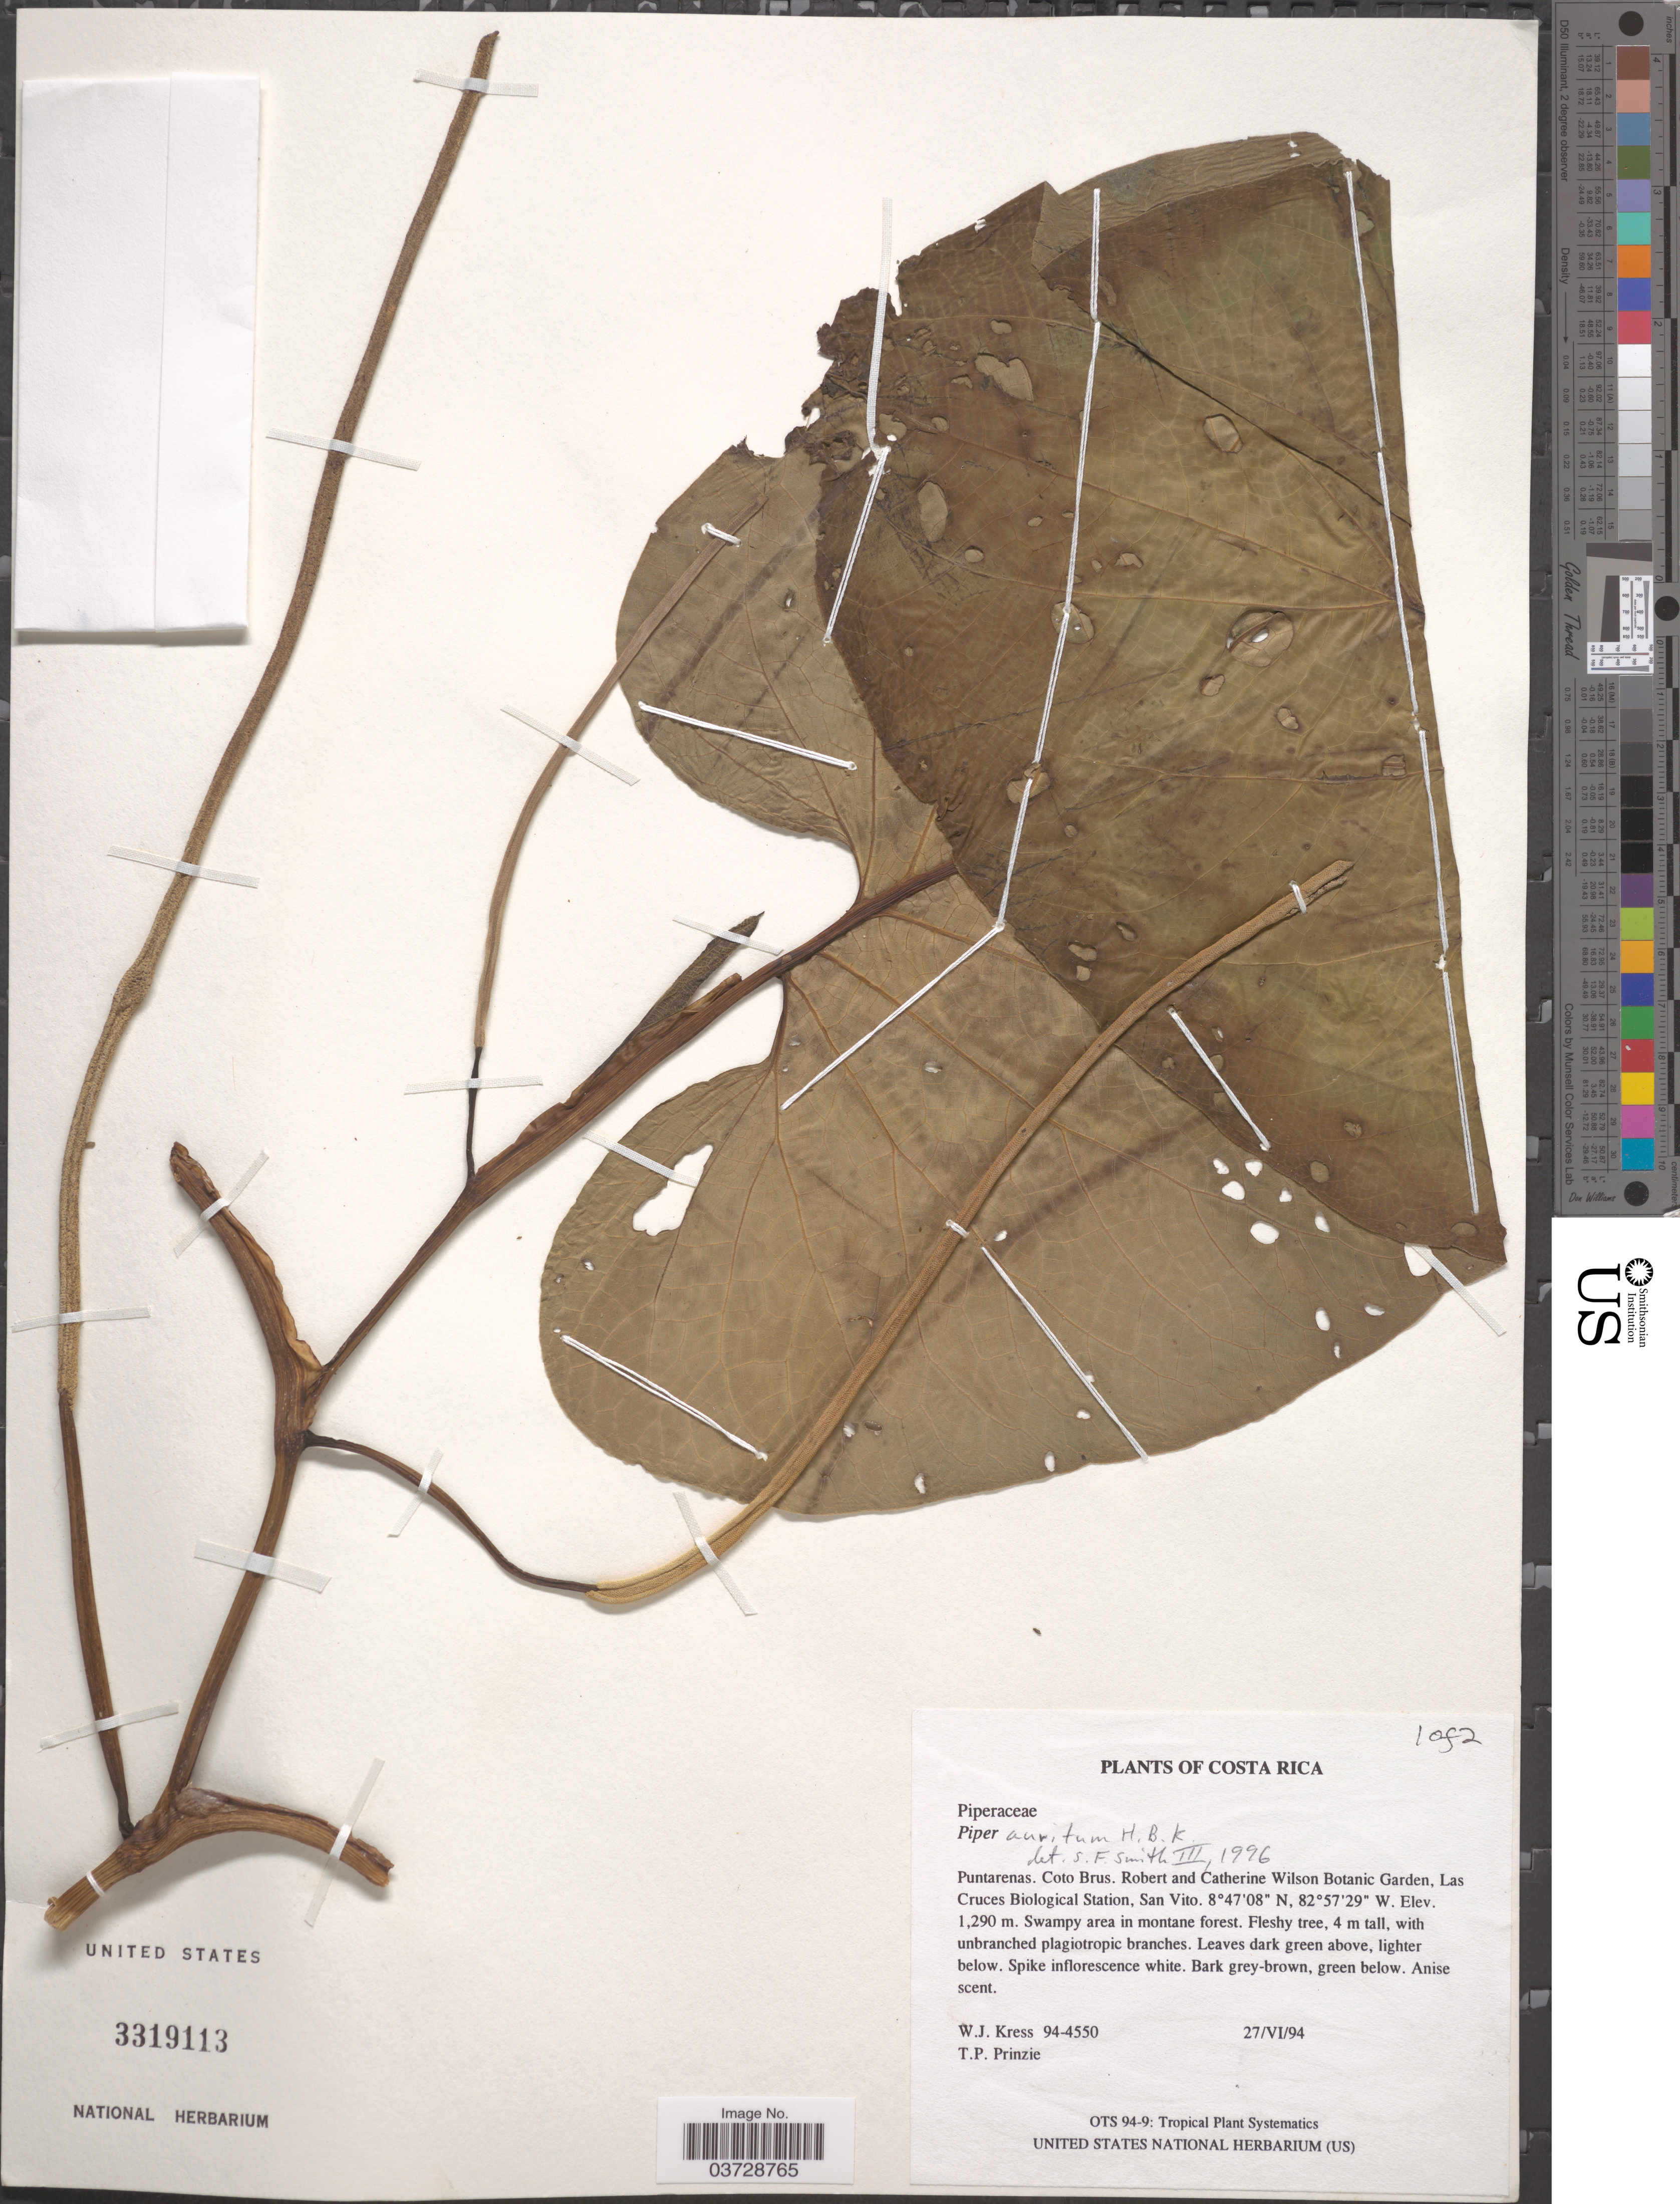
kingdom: Plantae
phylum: Tracheophyta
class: Magnoliopsida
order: Piperales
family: Piperaceae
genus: Piper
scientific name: Piper auritum var. amplifolium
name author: C. DC.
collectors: W. J. Kress & T. Prinzie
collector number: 94-4550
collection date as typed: Transcribed d/m/y: 27/6/94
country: Costa Rica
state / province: Puntarenas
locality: Coto Brus. Robert and Catherine Wilson Botanic Garden, Las Cruces Biological Station, San Vito.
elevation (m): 1290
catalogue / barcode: US 3319113